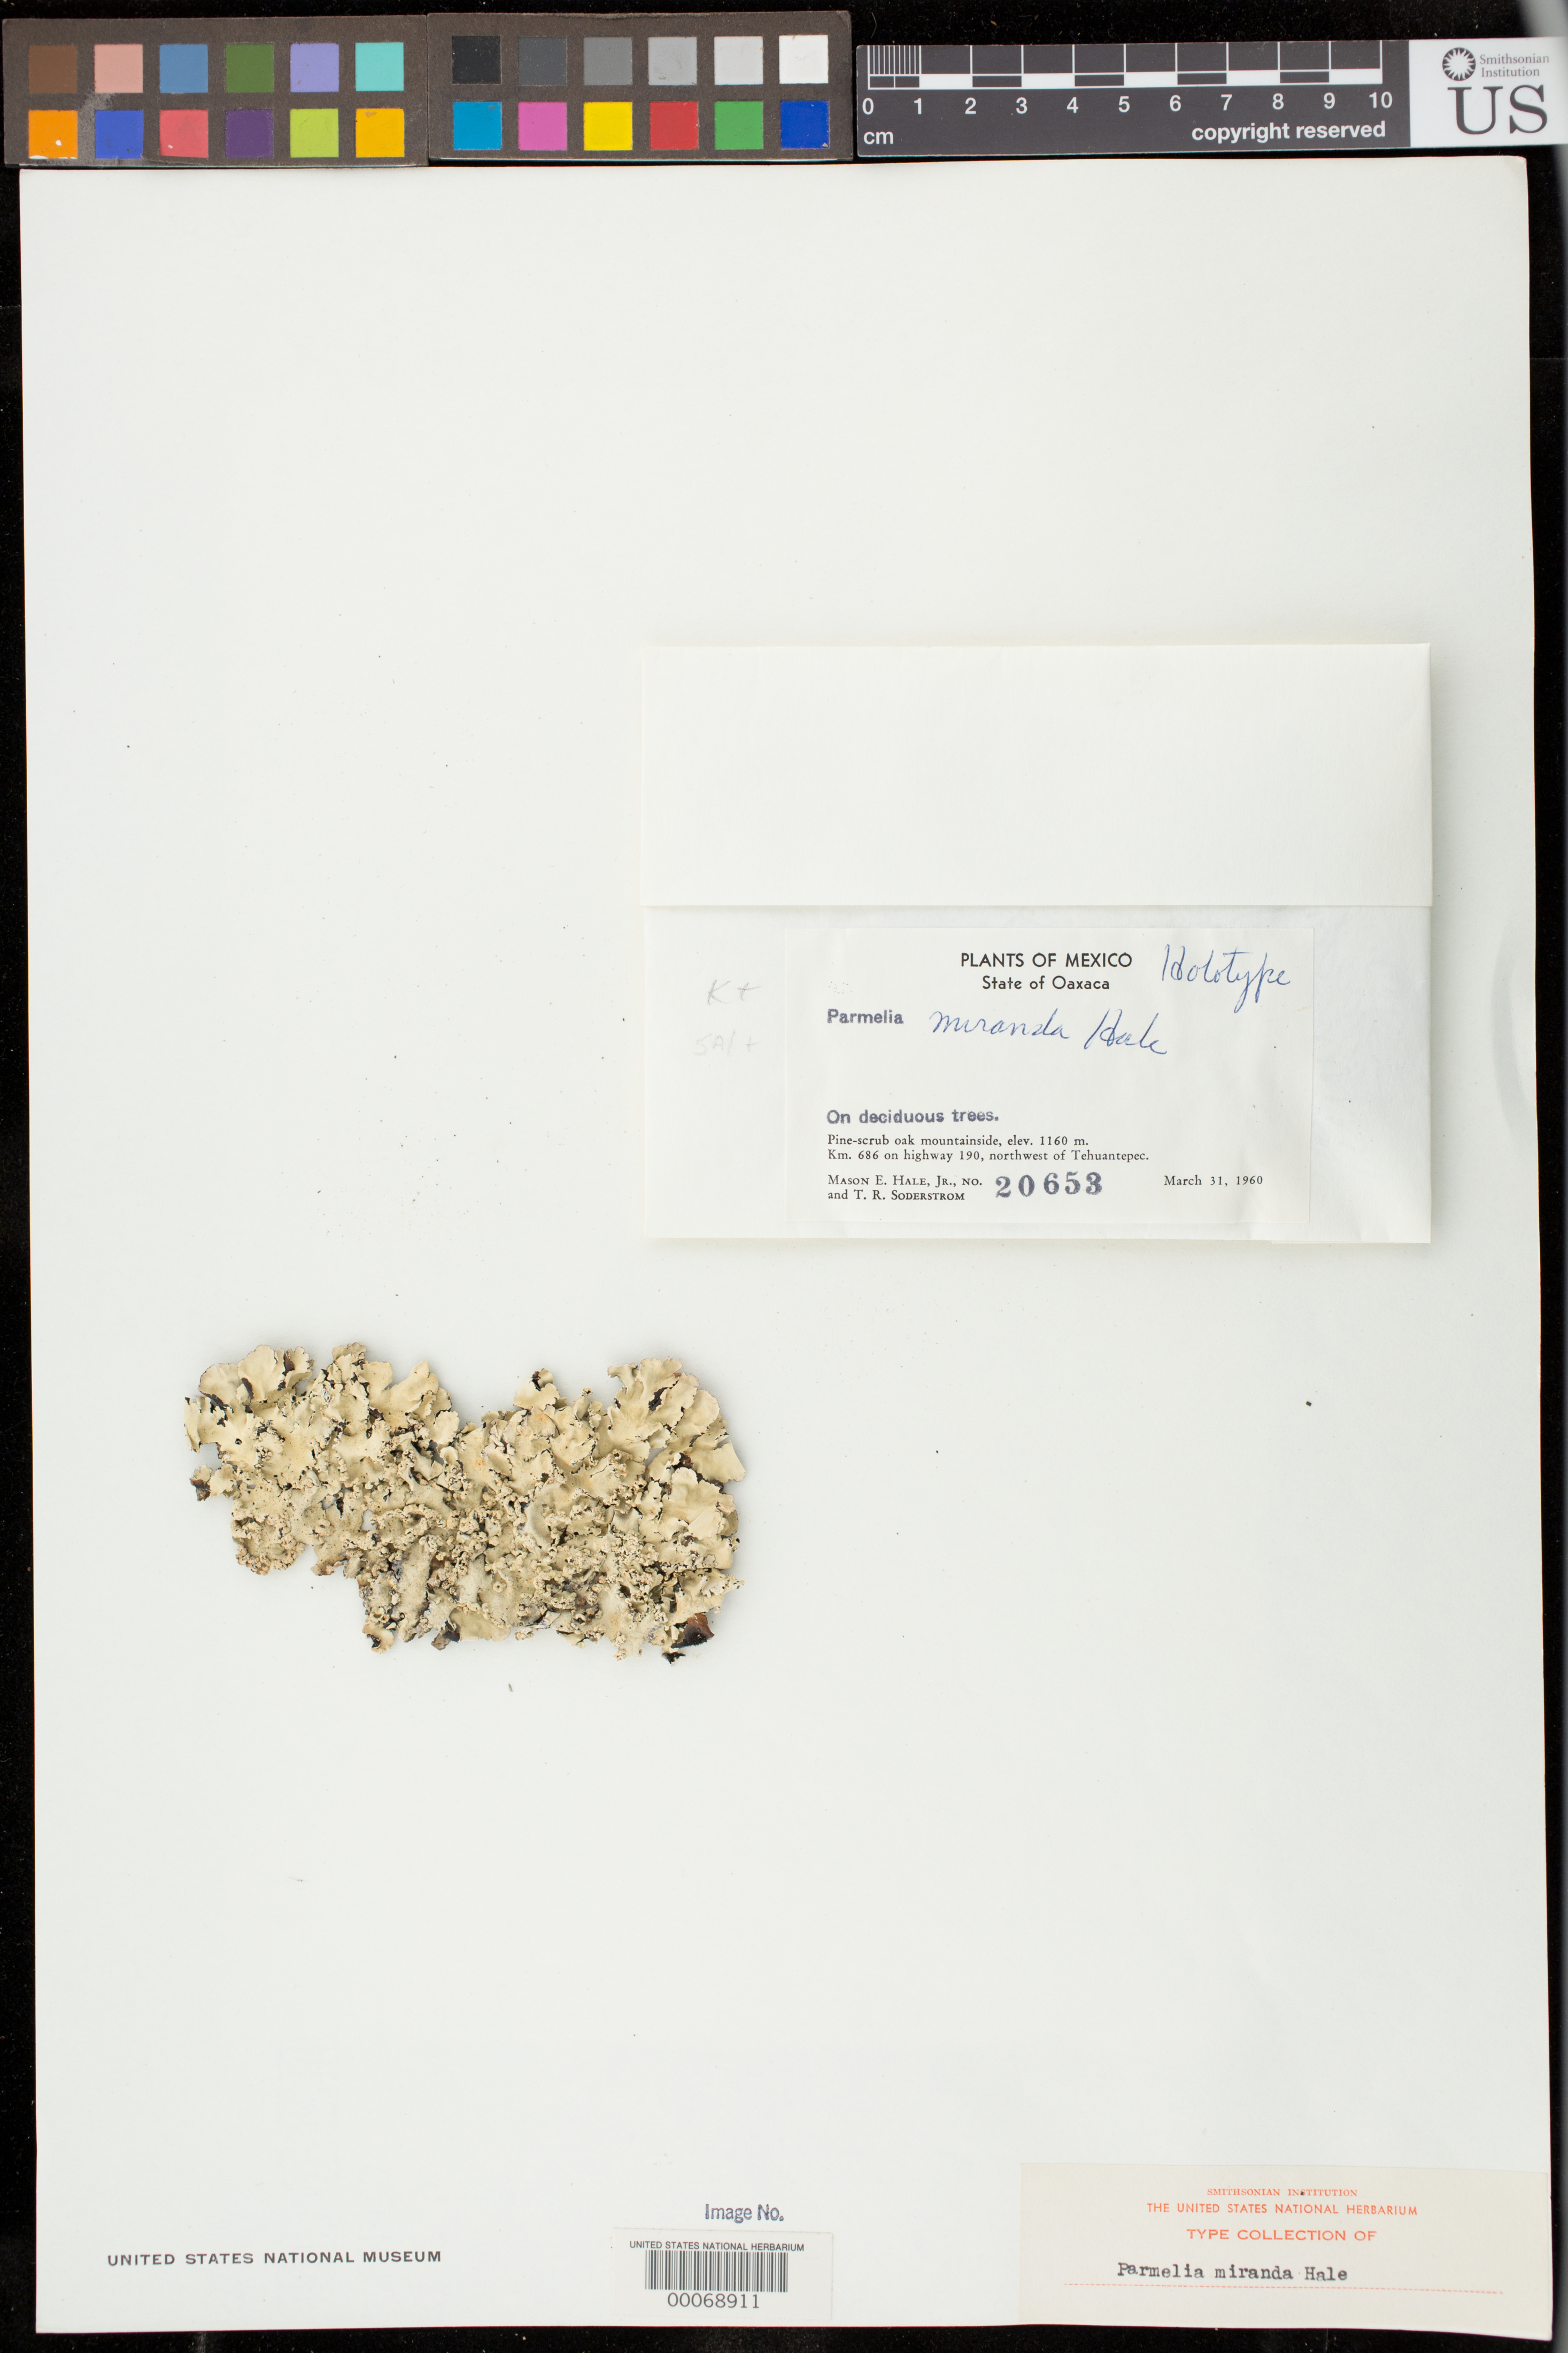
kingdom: Fungi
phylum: Ascomycota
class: Lecanoromycetes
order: Lecanorales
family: Parmeliaceae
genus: Parmelia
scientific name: Parmelia miranda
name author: Hale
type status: Holotype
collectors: M. Hale & T. R. Soderstrom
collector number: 20653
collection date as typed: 31 Mar 1960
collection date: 1960-03-31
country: Mexico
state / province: Oaxaca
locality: Km 686 on Hwy 190, NW of Tehuantepec.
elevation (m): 1160